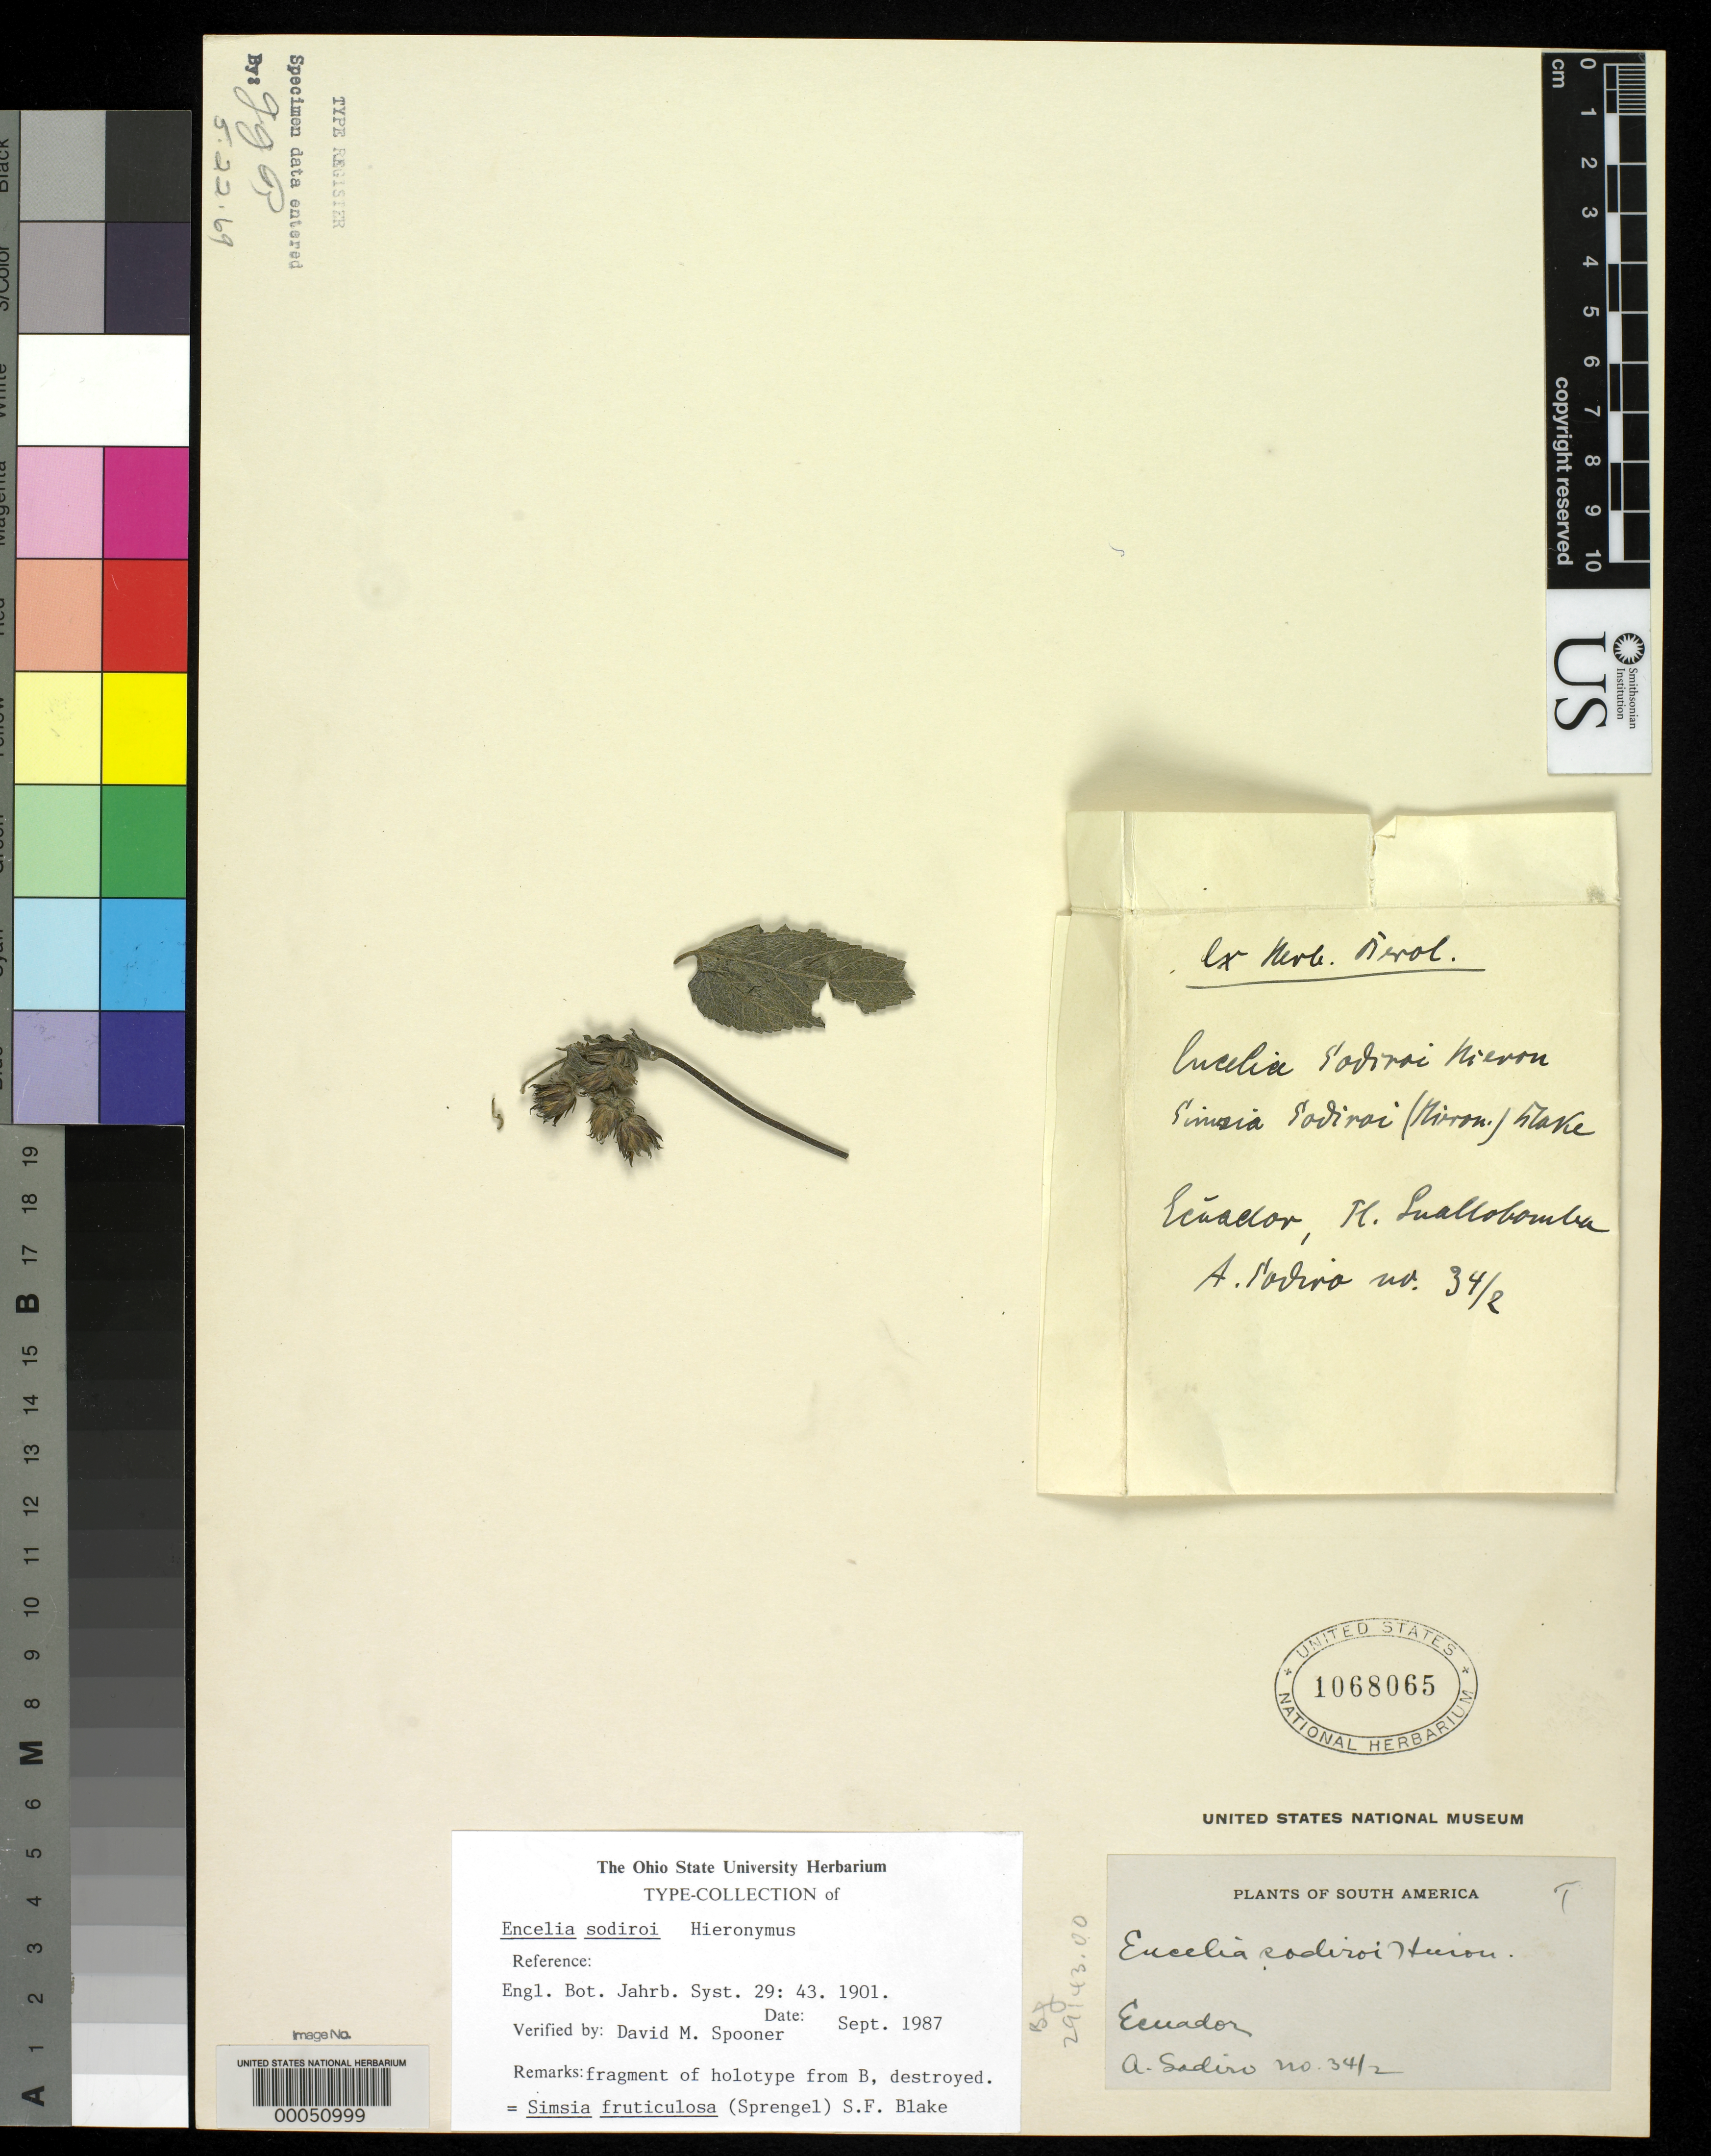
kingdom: Plantae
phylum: Tracheophyta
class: Magnoliopsida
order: Asterales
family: Asteraceae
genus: Encelia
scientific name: Encelia sodiroi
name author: Hieron.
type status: Type Collection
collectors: L. Sodiro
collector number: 34/2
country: Ecuador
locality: Fl. Guallabamba.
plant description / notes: Fragmentary material of type specimen ex herb. Berlin; Protologue explicitly cites Sodiro 34/2, but also indirectly cites (as previous misidentifications) other collections.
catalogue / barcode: US 1068065